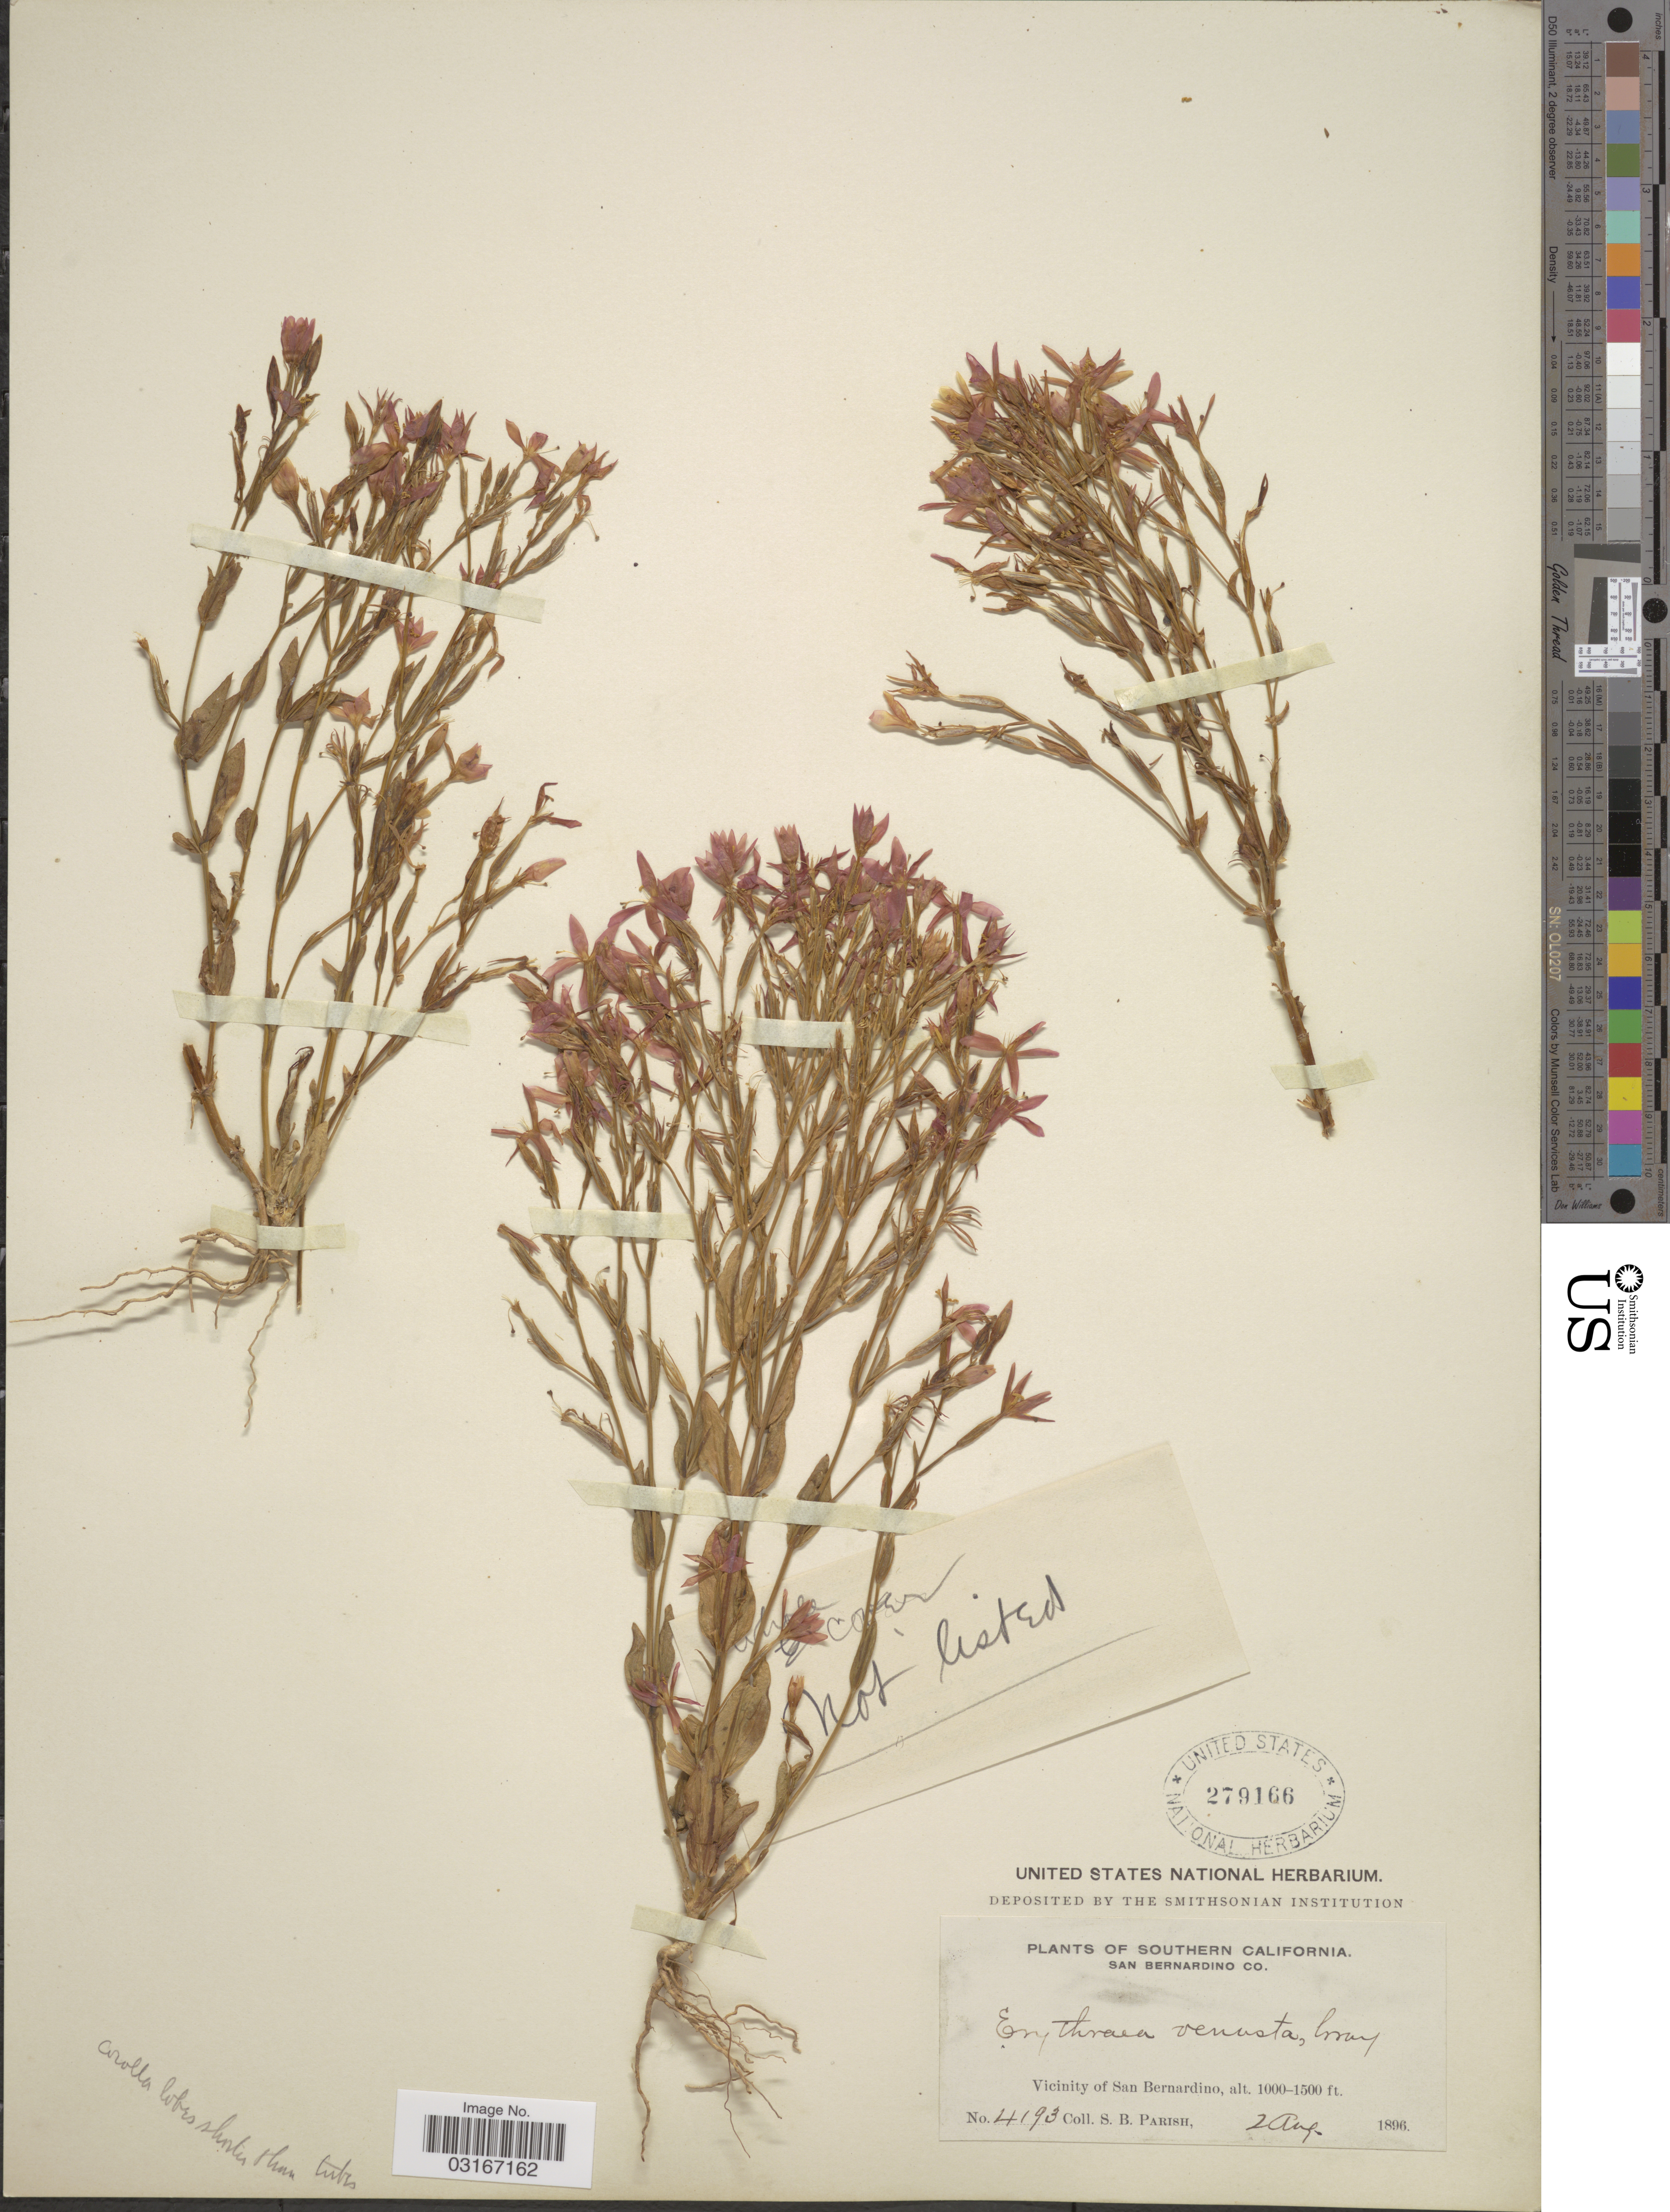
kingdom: Plantae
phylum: Tracheophyta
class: Magnoliopsida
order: Gentianales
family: Gentianaceae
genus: Centaurium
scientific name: Centaurium venustum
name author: (A. Gray) B.L. Rob.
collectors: S. B. Parish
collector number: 4193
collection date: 1896-08-02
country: United States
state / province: California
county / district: San Bernardino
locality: Southern California. San Bernardino Co. Vicinity of San Bernardino.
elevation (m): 305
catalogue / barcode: US 279166